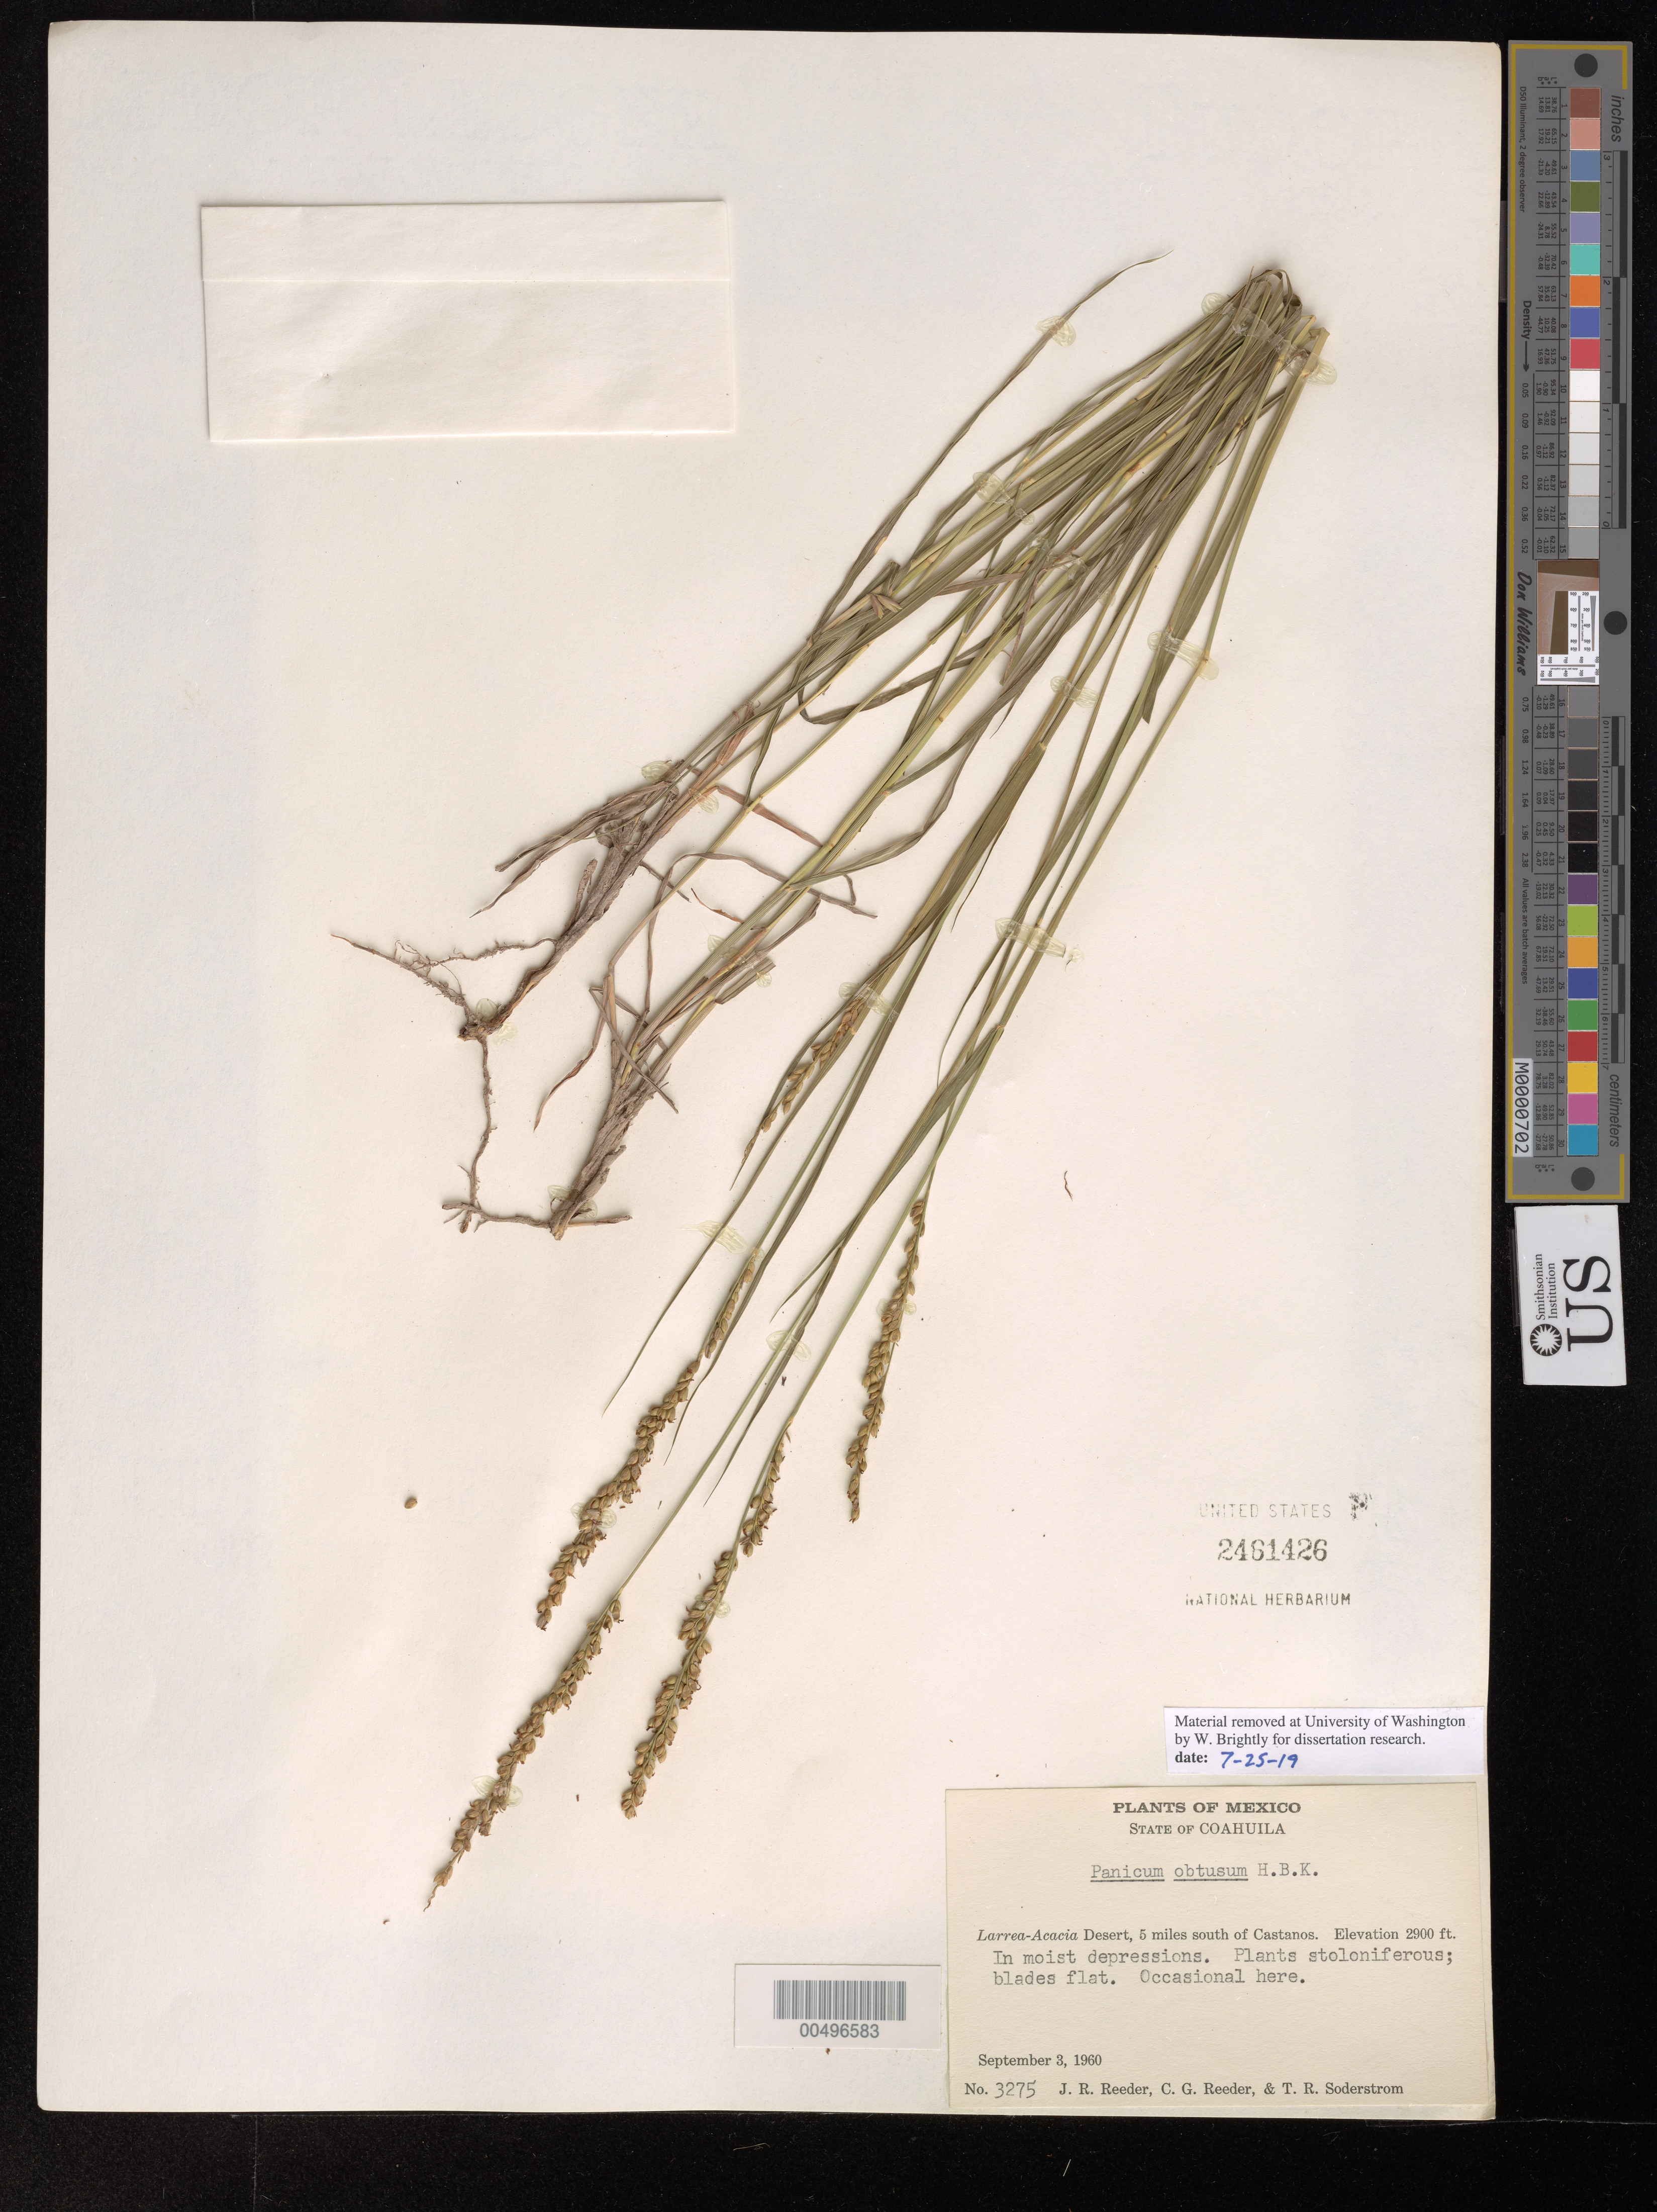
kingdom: Plantae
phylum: Tracheophyta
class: Liliopsida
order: Poales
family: Poaceae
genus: Panicum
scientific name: Panicum obtusum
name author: Kunth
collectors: J. R. Reeder, C. G. Reeder & T. R. Soderstrom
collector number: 3275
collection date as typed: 3 Sep 1960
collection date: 1960-09-03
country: Mexico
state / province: Coahuila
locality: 5 mi S of Castanos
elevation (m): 884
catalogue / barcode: US 2461426